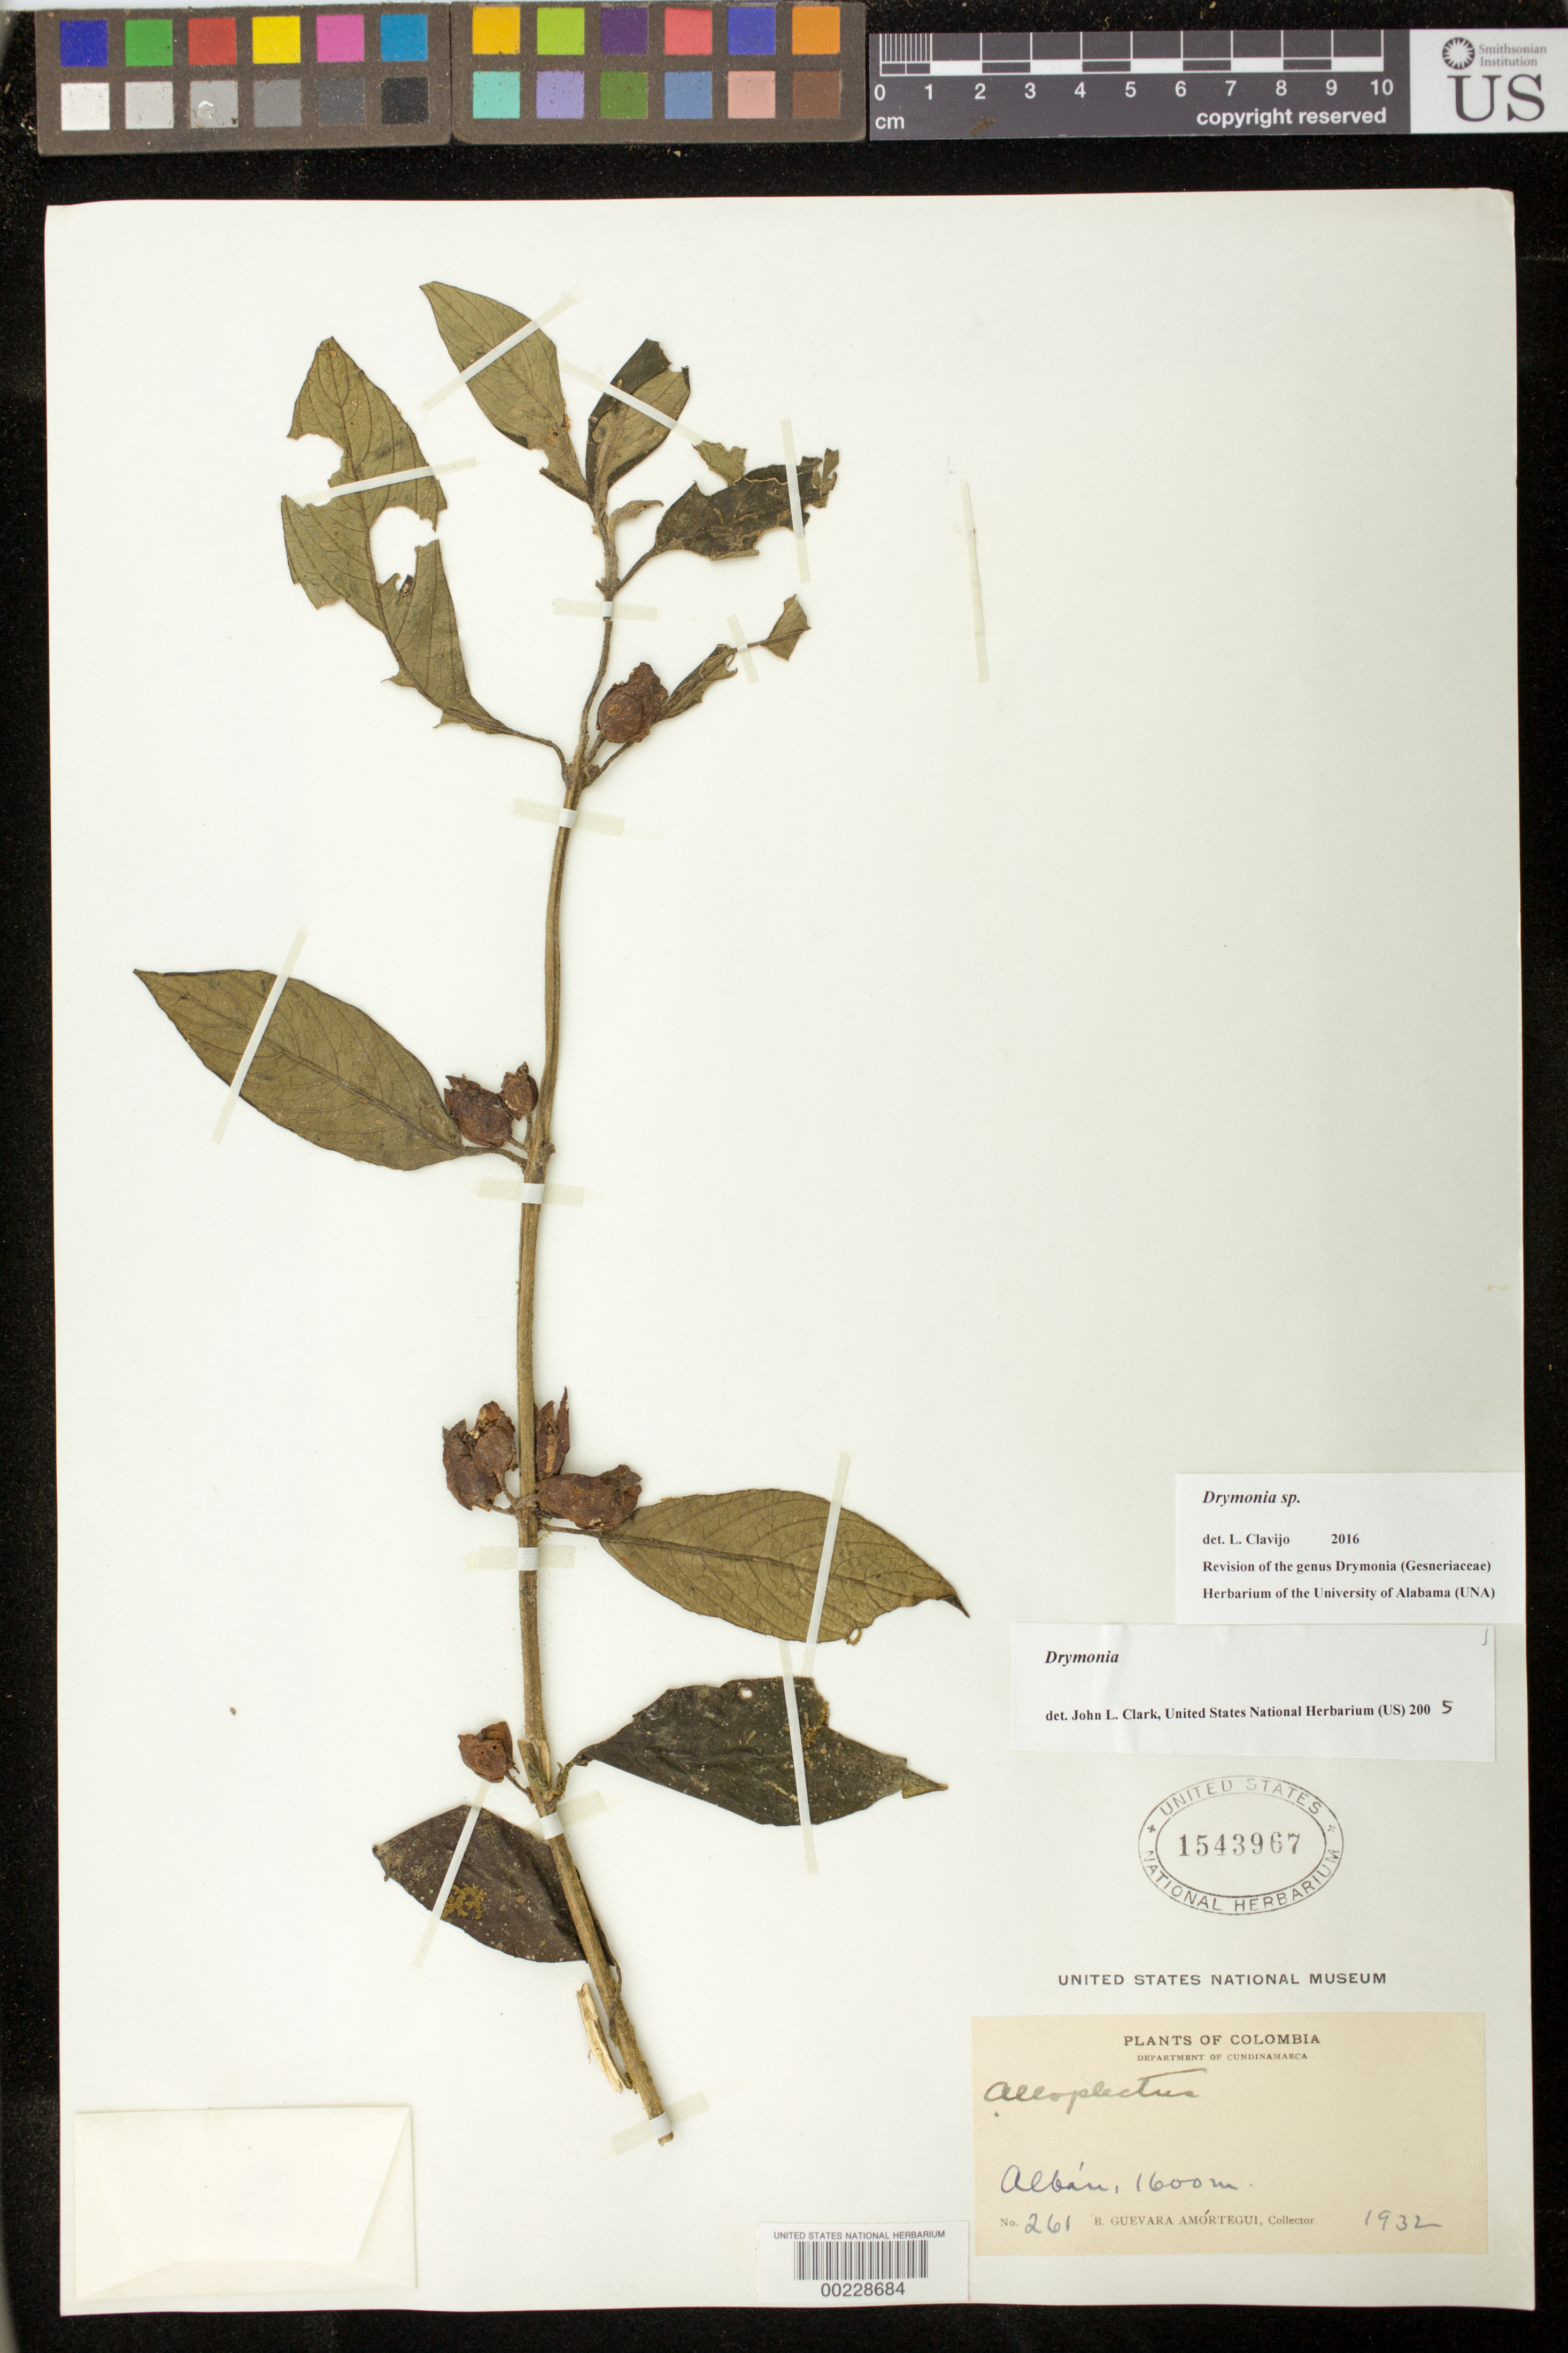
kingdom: Plantae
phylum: Tracheophyta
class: Magnoliopsida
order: Lamiales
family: Gesneriaceae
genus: Drymonia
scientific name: Drymonia sp.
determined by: Clark, J. L., (SEL), The Marie Selby Botanical Garden (UNITED STATES)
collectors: B. Amortegui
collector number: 261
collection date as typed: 1932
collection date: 1932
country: Colombia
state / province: Cundinamarca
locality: Albán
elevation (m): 1600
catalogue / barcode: US 1543967